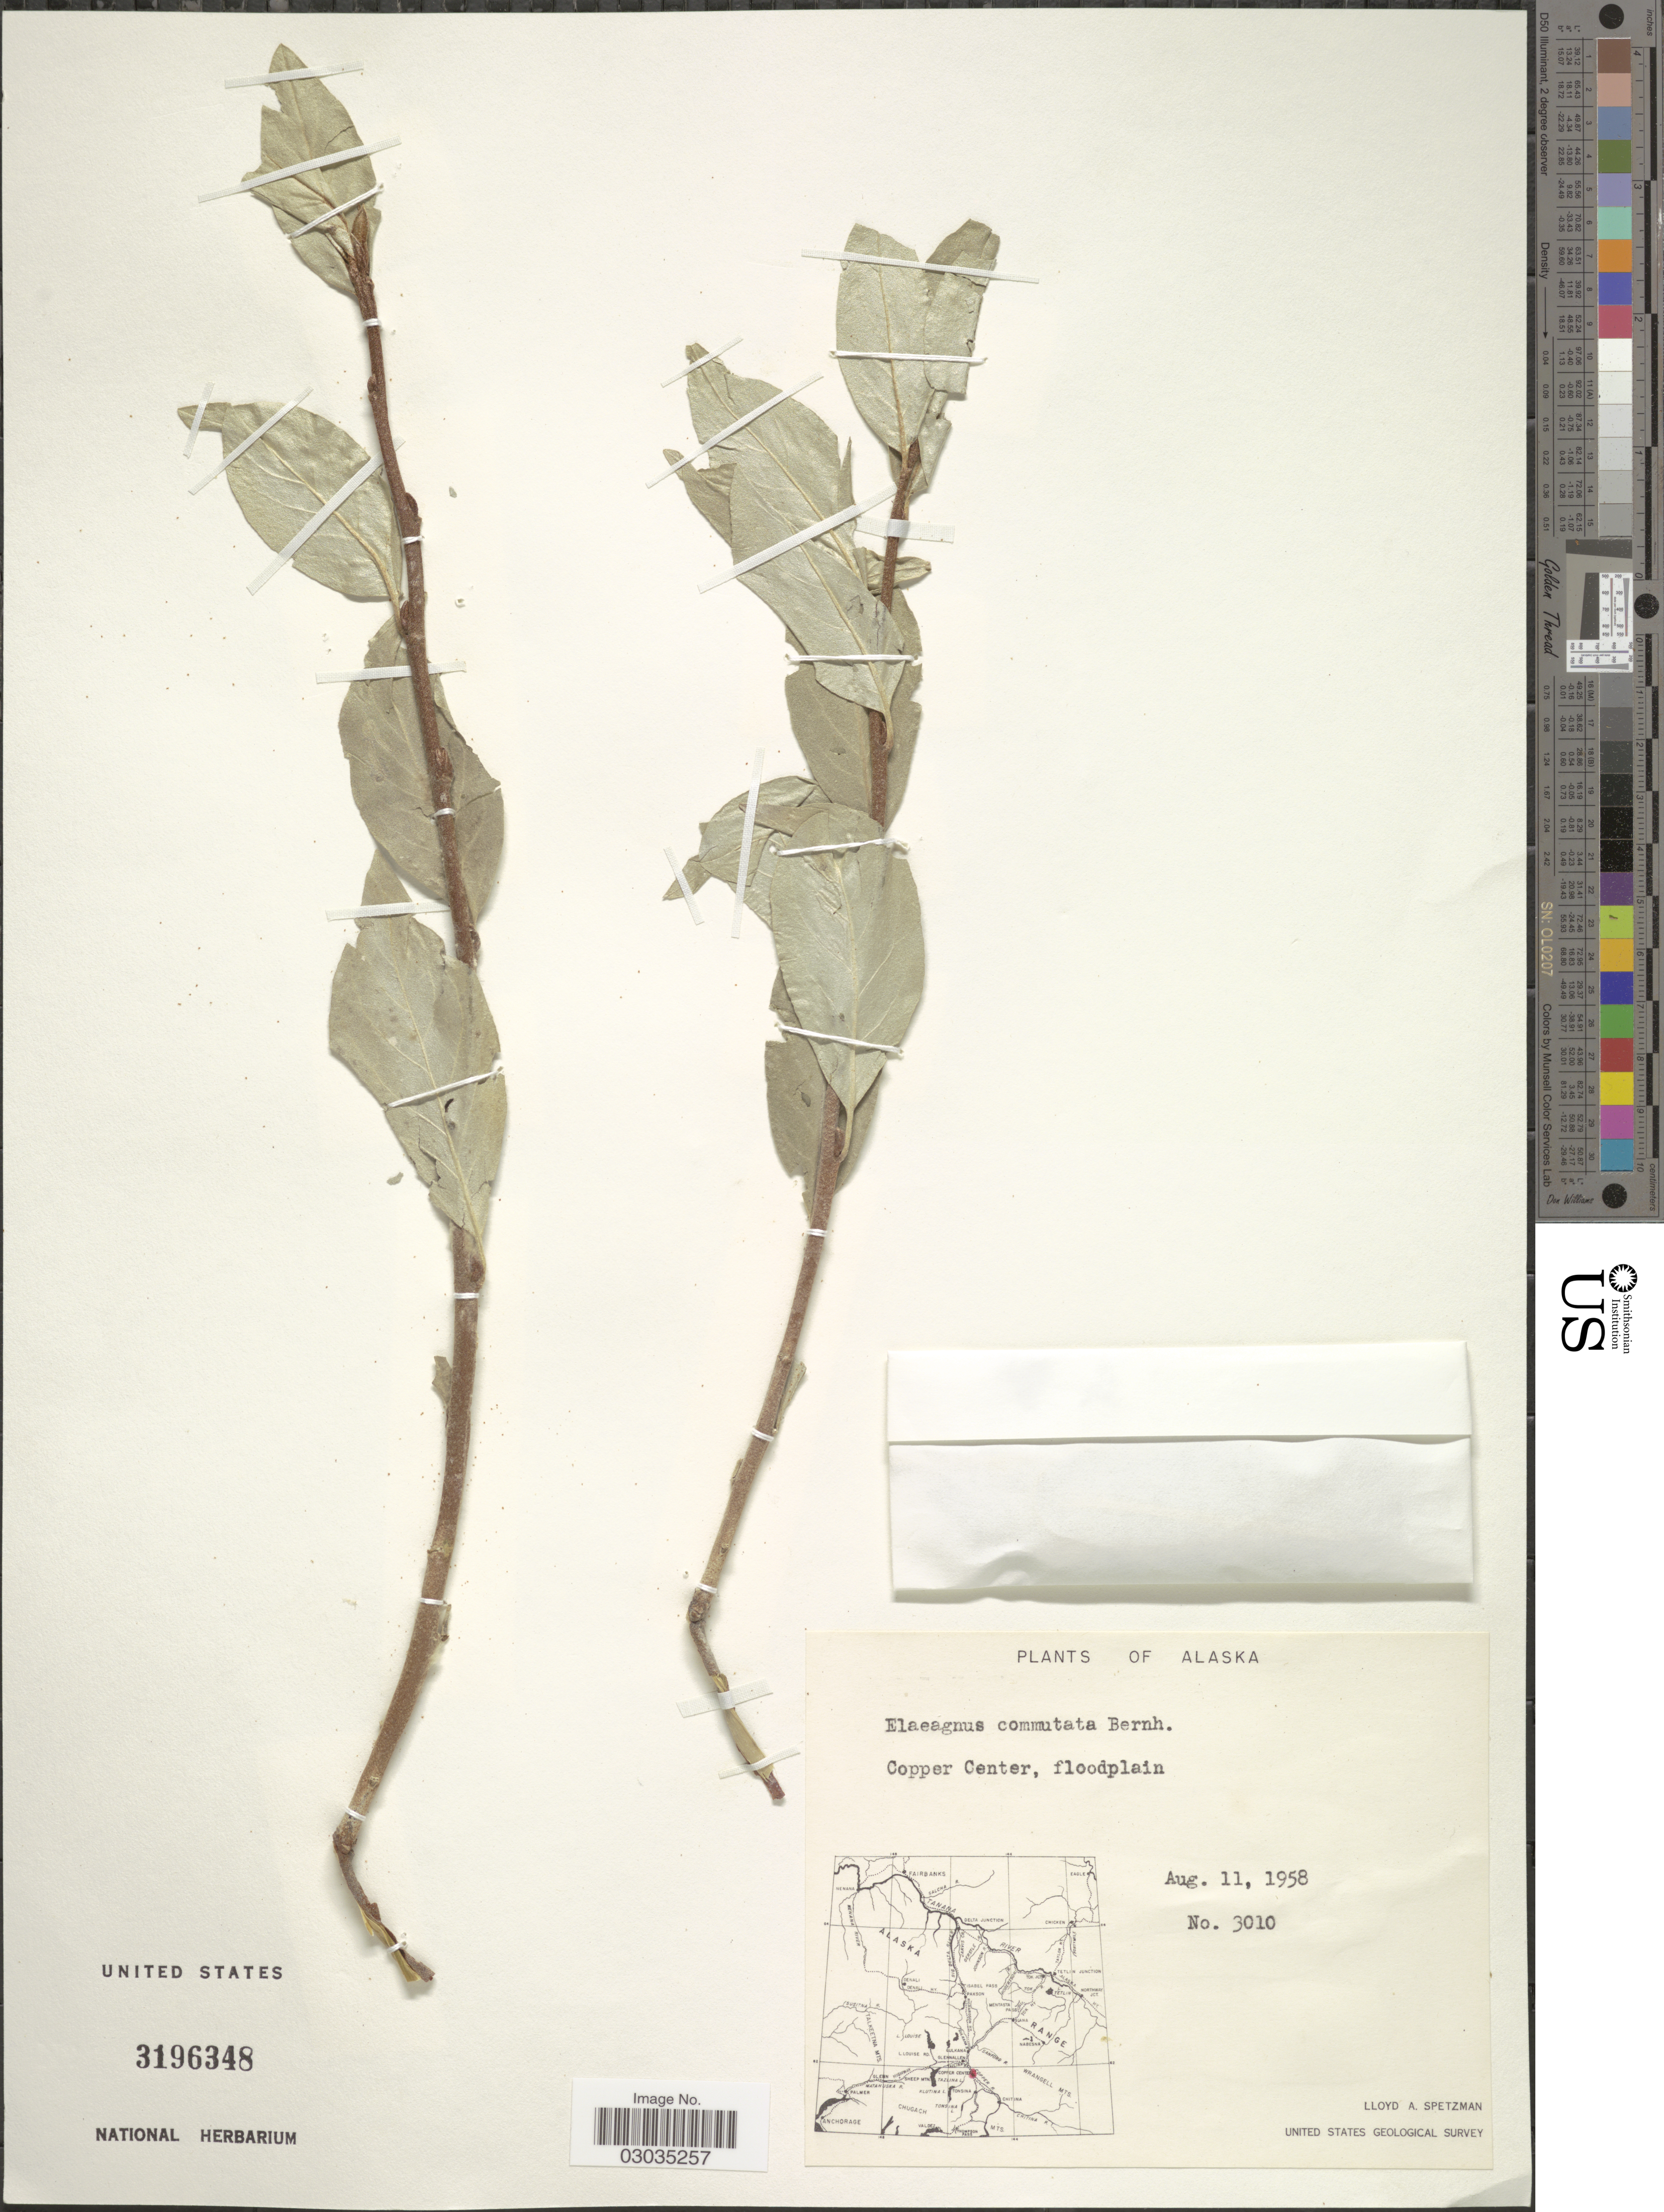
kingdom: Plantae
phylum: Tracheophyta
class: Magnoliopsida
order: Rosales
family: Elaeagnaceae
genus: Elaeagnus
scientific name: Elaeagnus commutata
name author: Bernh. ex Rydb.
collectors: L. Spetzman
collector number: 3010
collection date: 1958-08-11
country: United States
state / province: Alaska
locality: Copper Center, floodplain.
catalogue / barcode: US 3196348